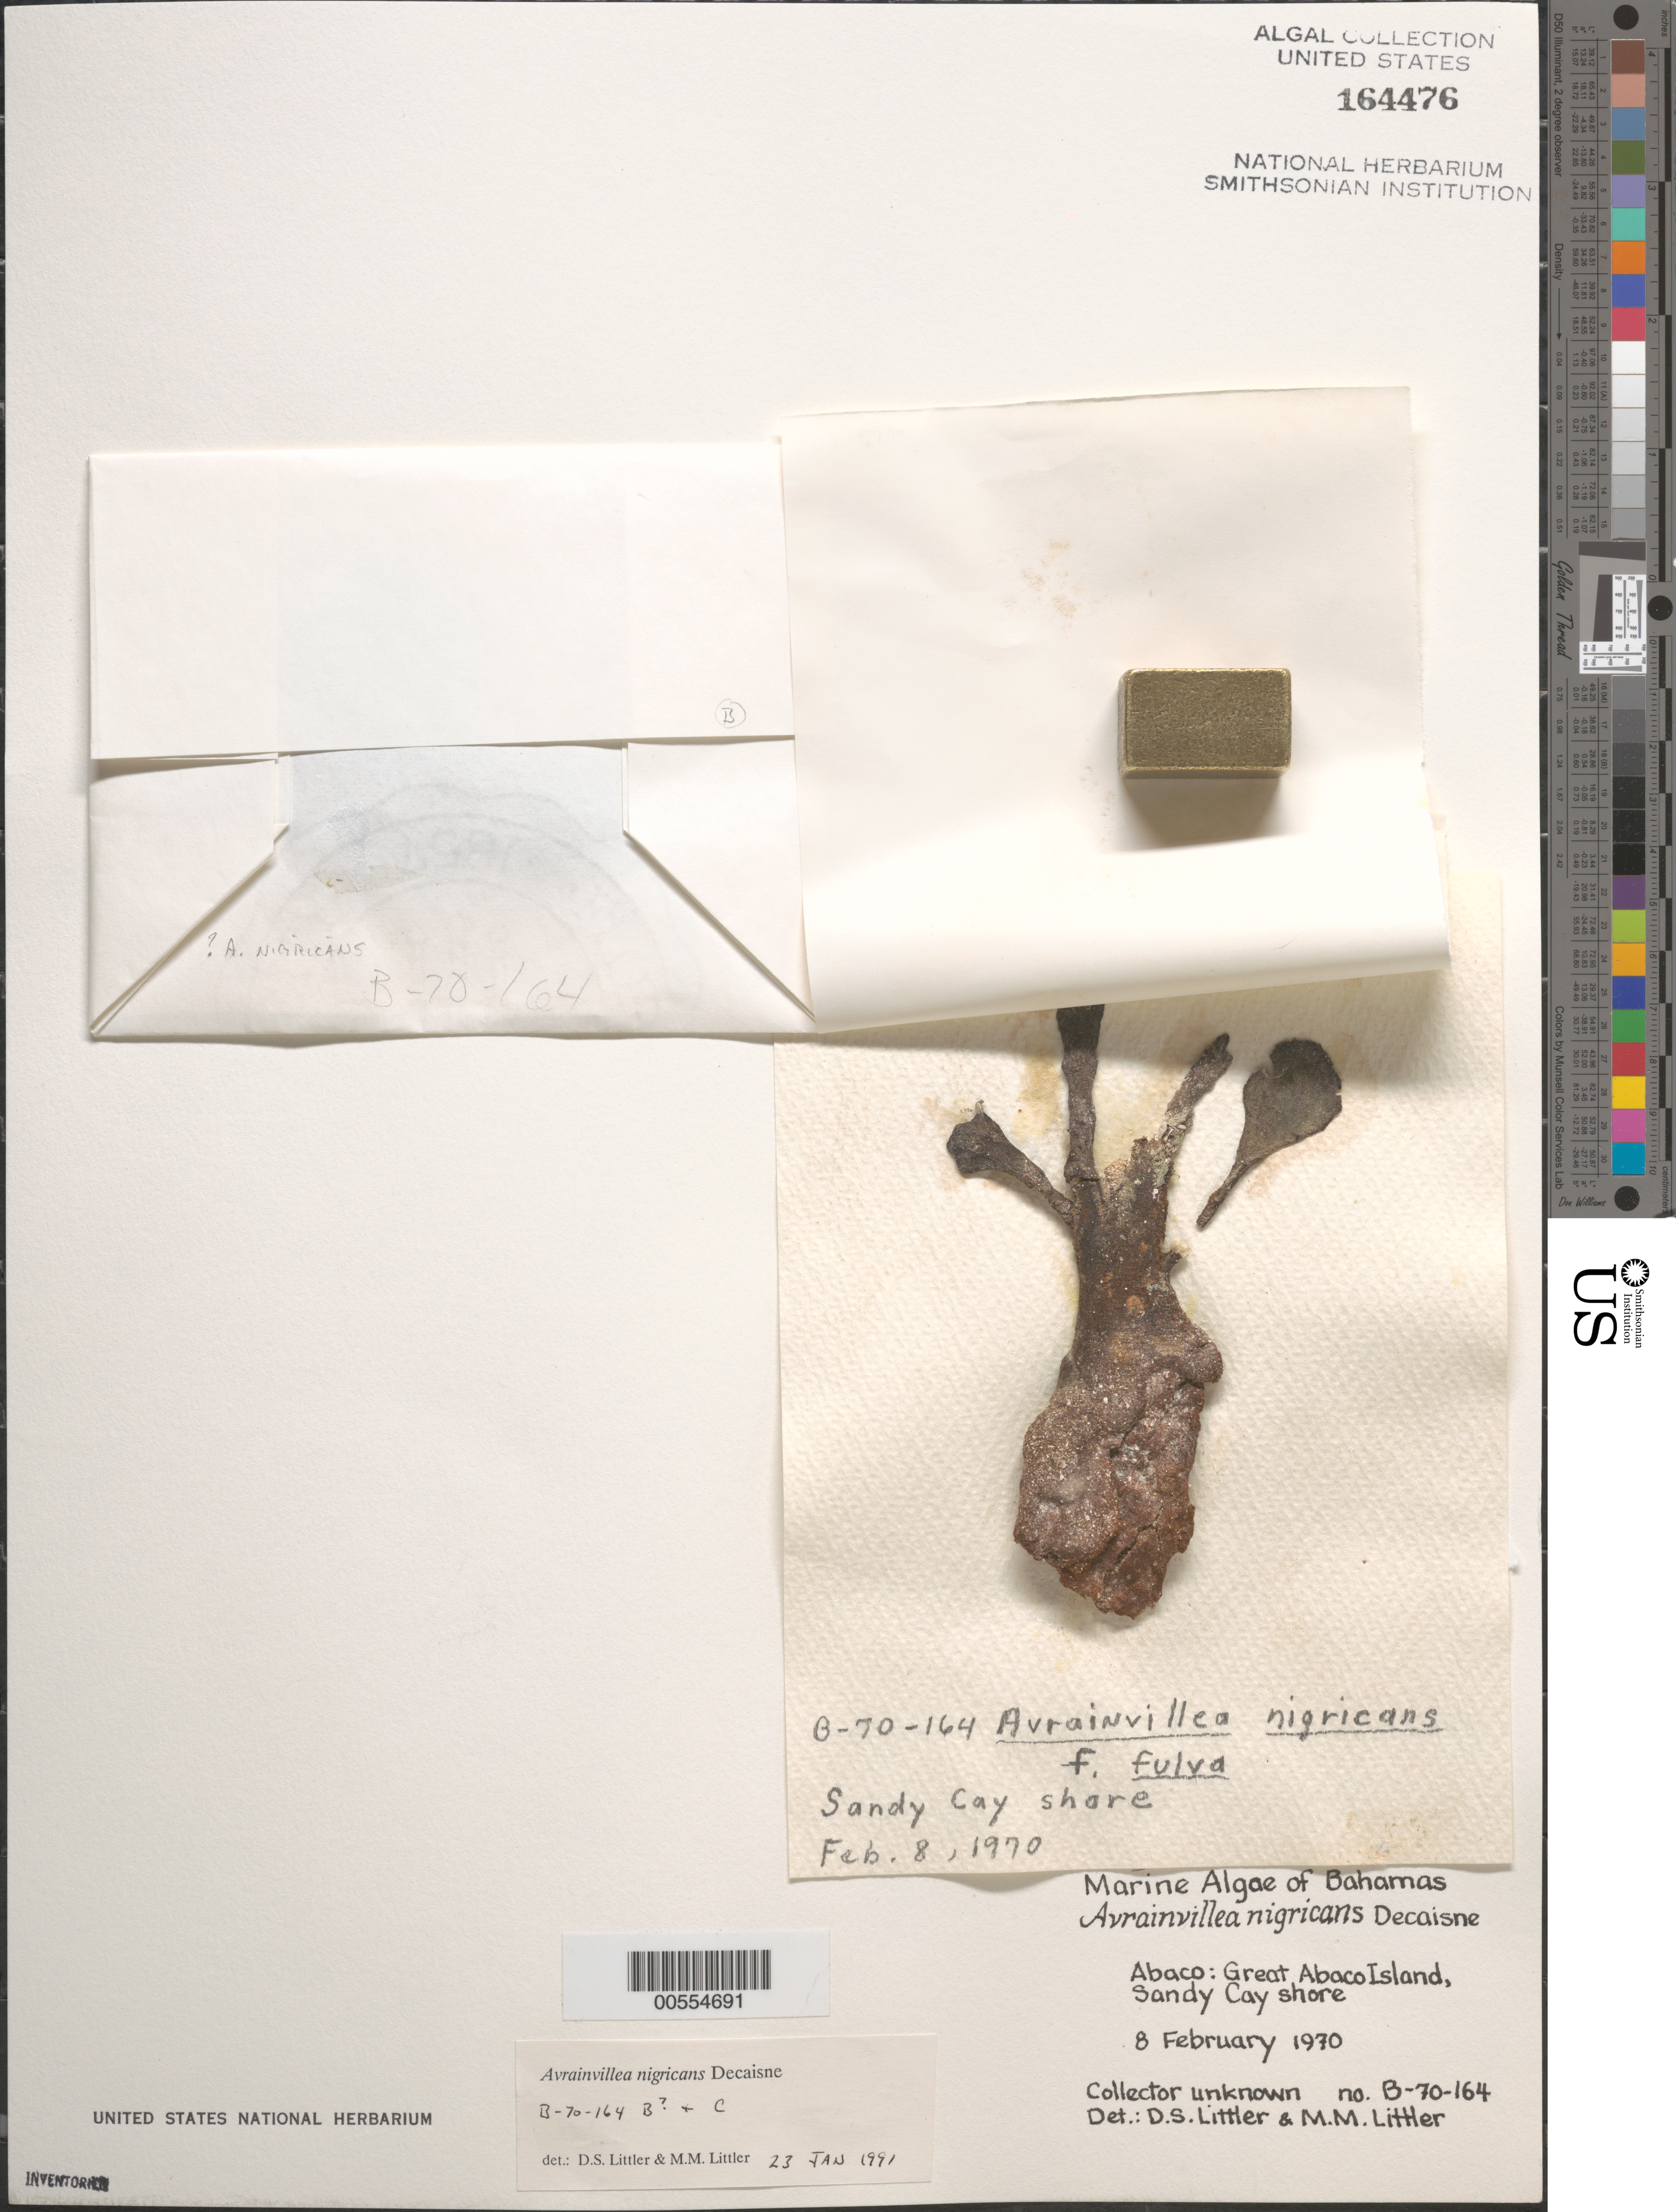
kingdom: Plantae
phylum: Chlorophyta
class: Ulvophyceae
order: Bryopsidales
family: Dichotomosiphonaceae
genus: Avrainvillea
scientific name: Avrainvillea nigricans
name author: Decne.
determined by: Littler, D. S.; Littler, M. M.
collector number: B-70-164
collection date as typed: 08 Feb 1970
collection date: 1970-02-08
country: Bahamas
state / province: Abaco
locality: Sandy cay, great abaco island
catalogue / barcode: US 164476